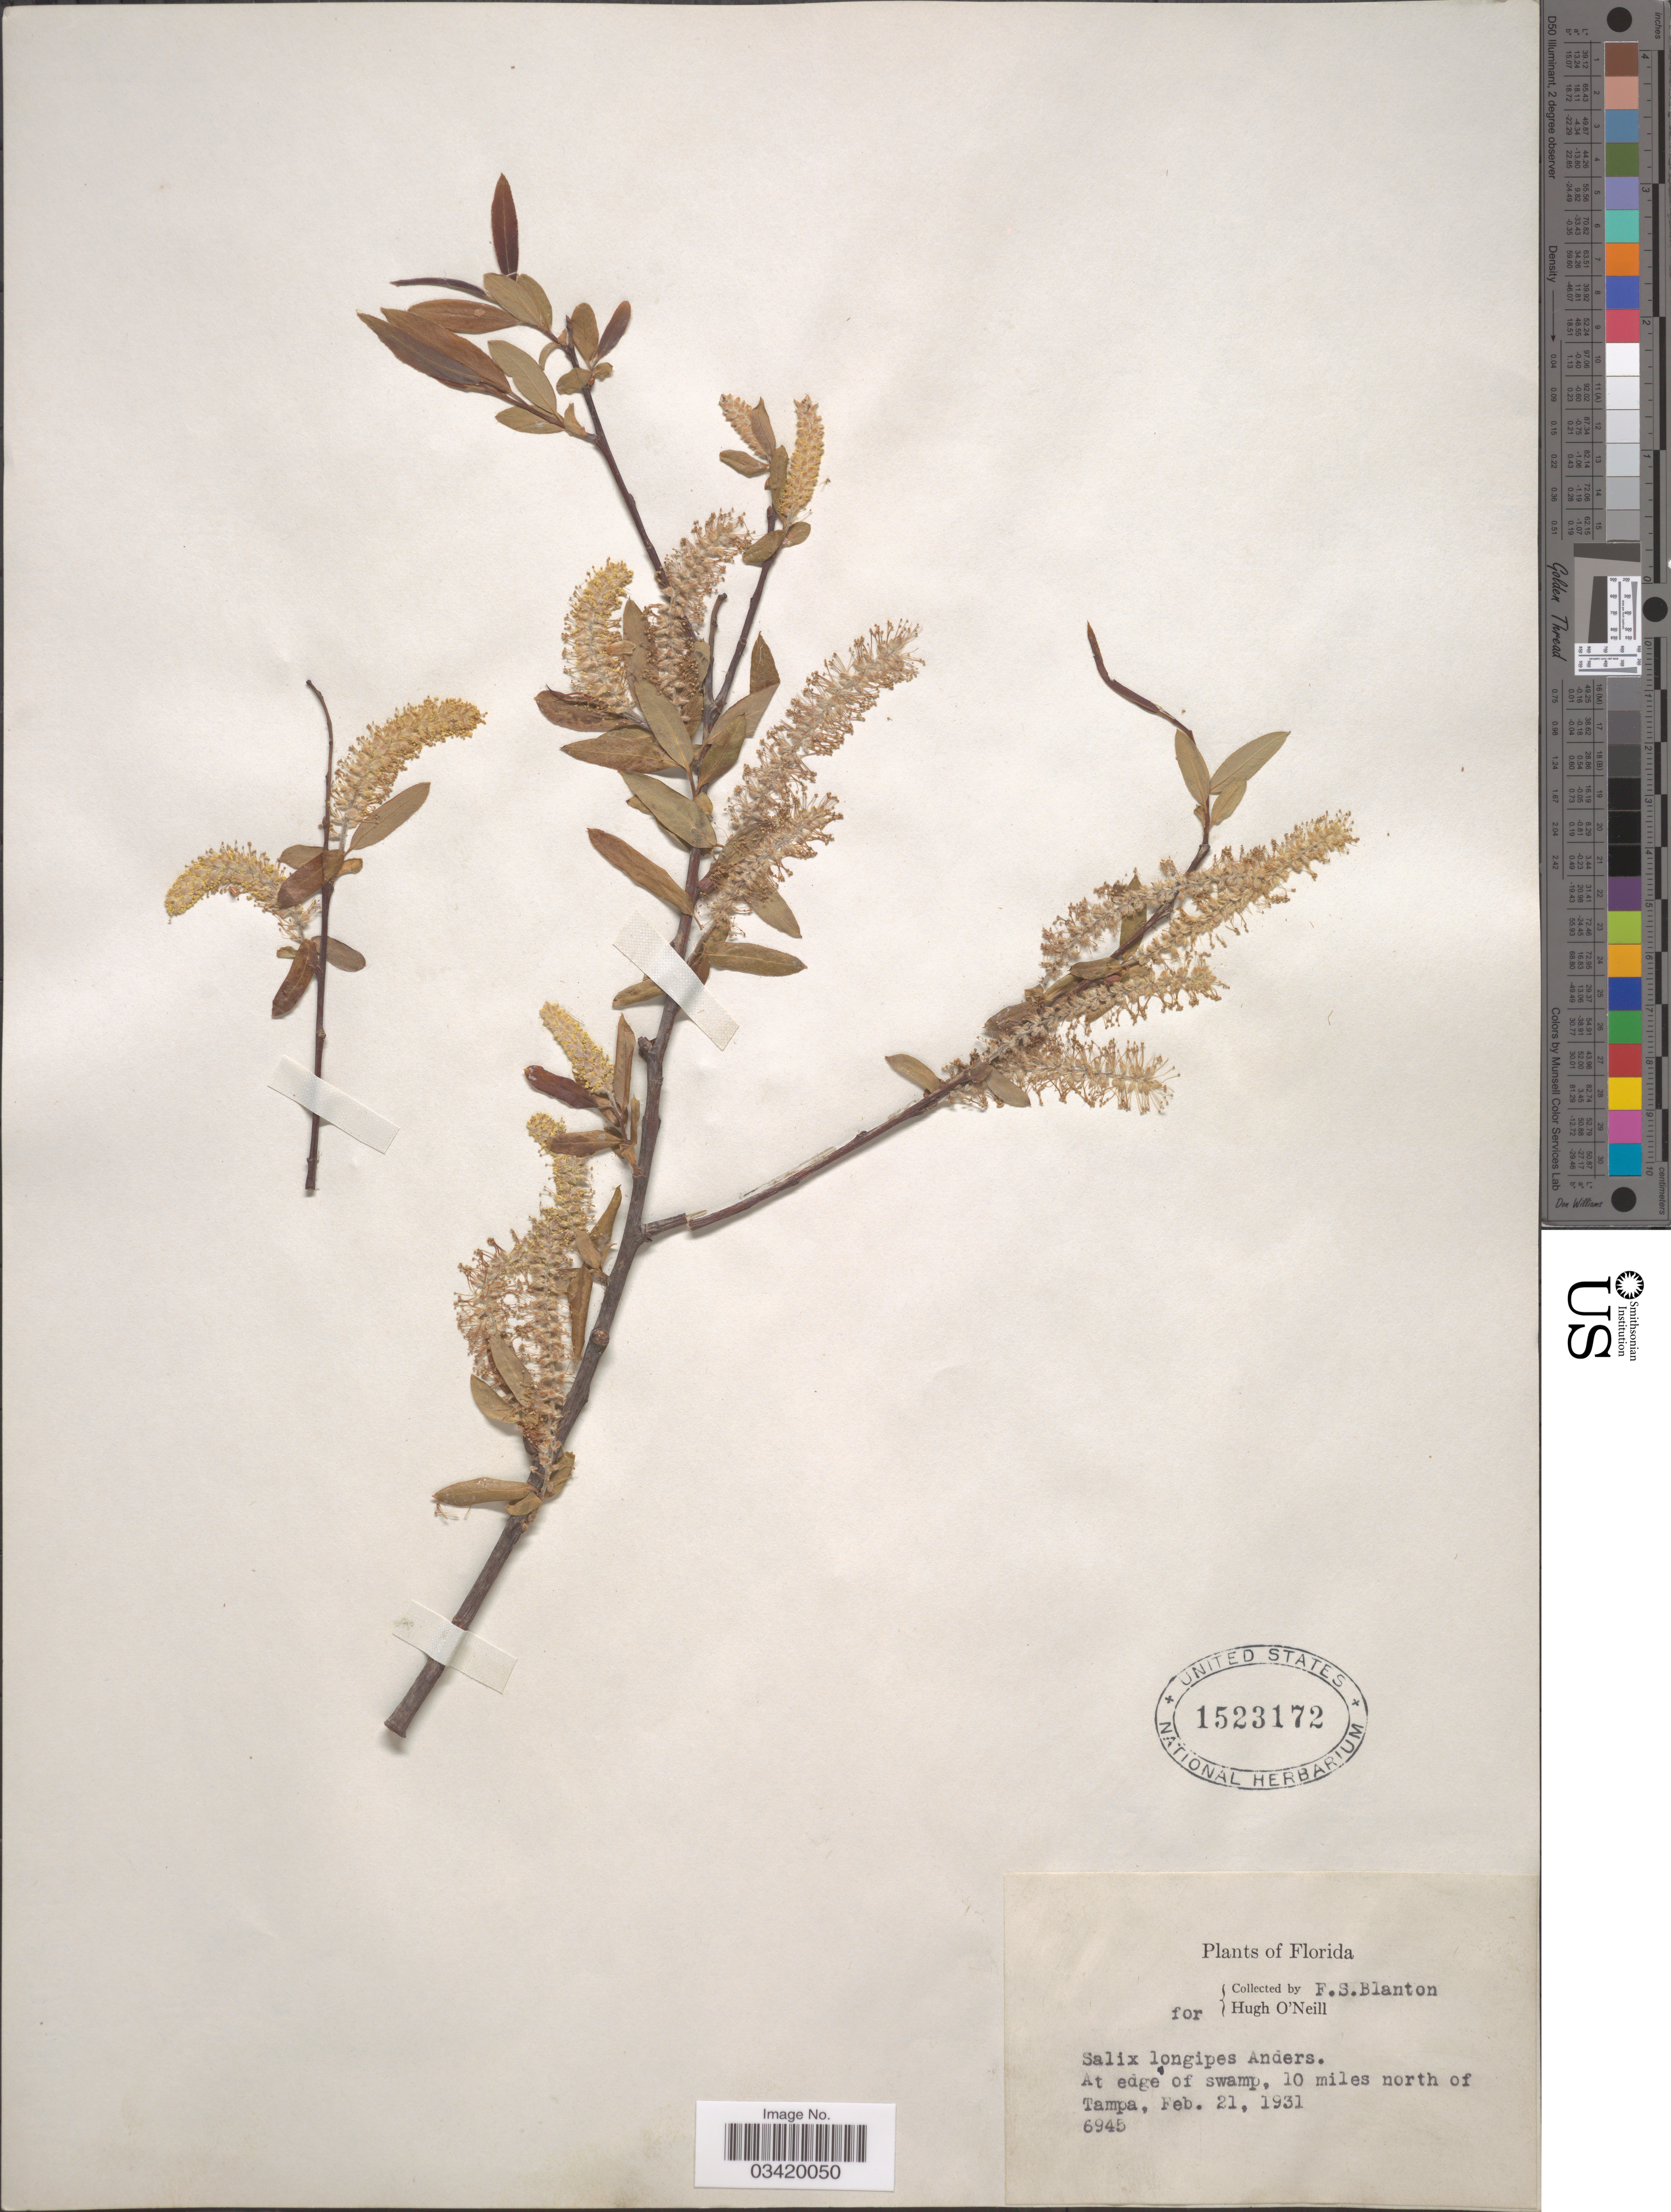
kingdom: Plantae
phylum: Tracheophyta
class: Magnoliopsida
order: Malpighiales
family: Salicaceae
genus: Salix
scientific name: Salix caroliniana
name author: Michx.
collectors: F. S. Blanton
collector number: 6945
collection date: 1931-02-21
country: United States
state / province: Florida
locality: At edge of swamp, 10 miles north of Tampa.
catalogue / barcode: US 1523172